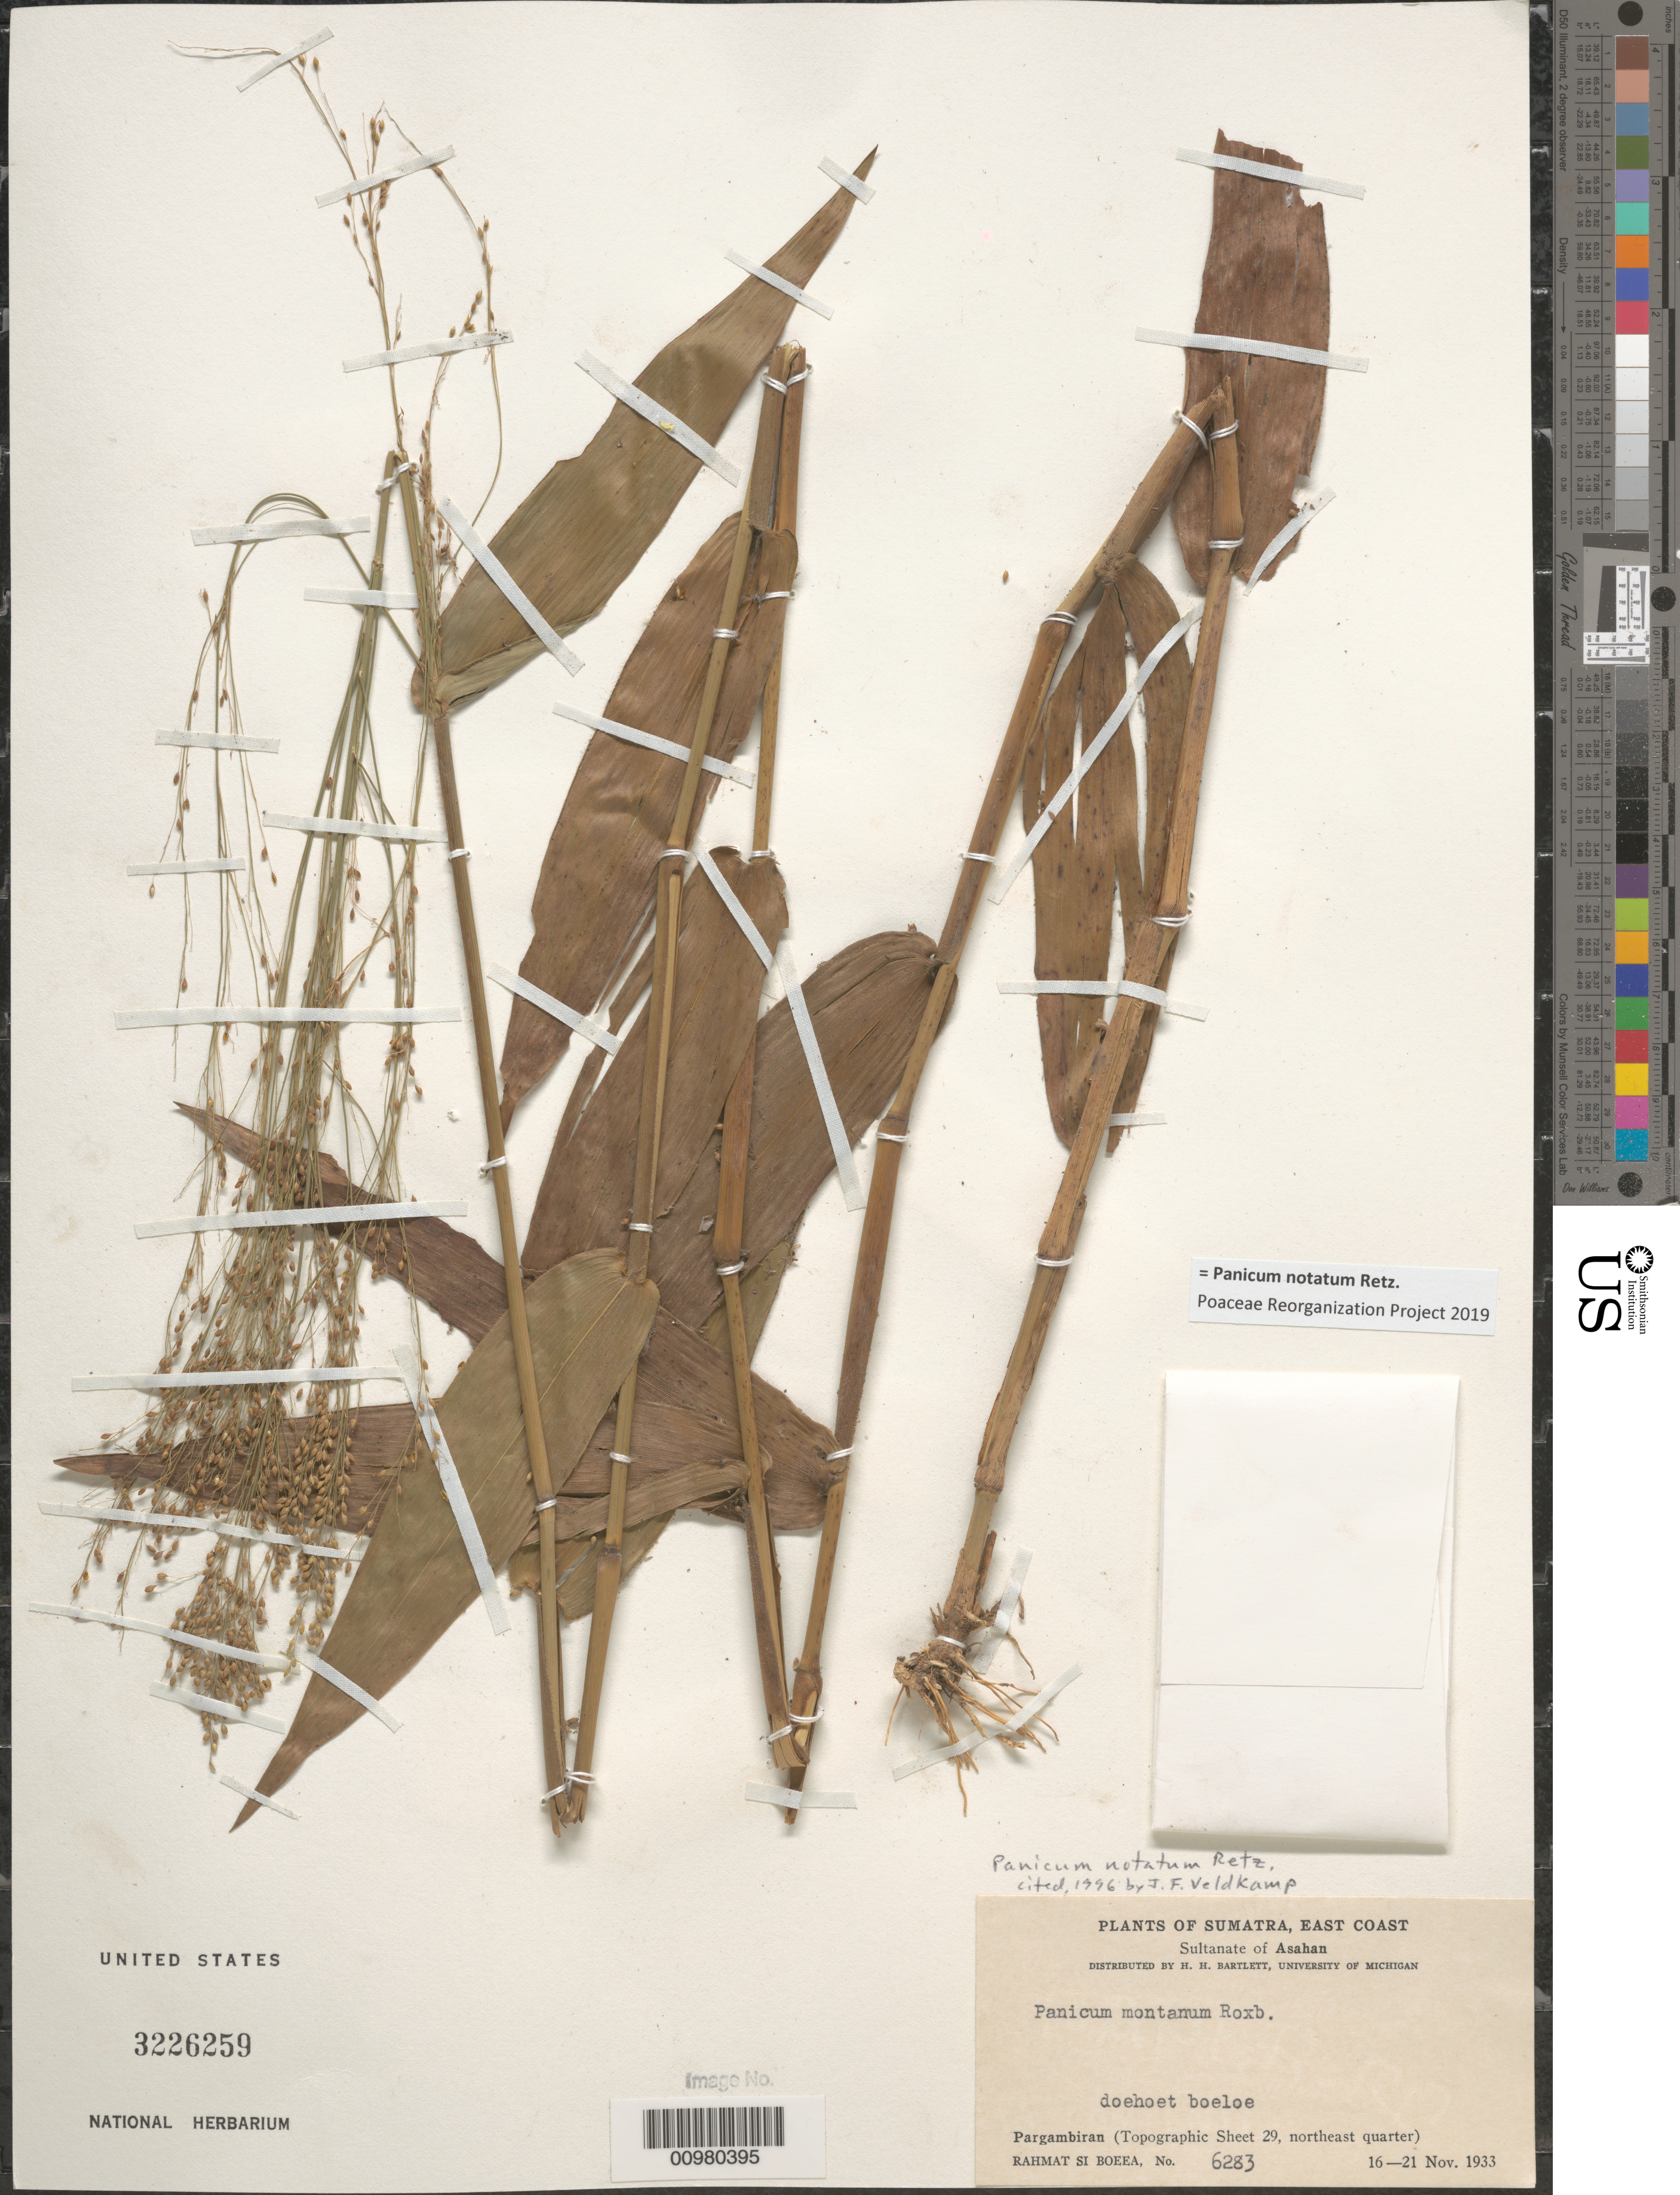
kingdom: Plantae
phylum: Tracheophyta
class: Liliopsida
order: Poales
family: Poaceae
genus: Panicum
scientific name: Panicum notatum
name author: Retz.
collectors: Rahmat Si Boeea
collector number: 6283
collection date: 1933-11-16/1933-11-21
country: Indonesia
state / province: Sumatra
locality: East Coast. Sultanate of Asahan. Pargambiran. (Topographic Sheet 29, northeast quarter).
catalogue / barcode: US 3226259